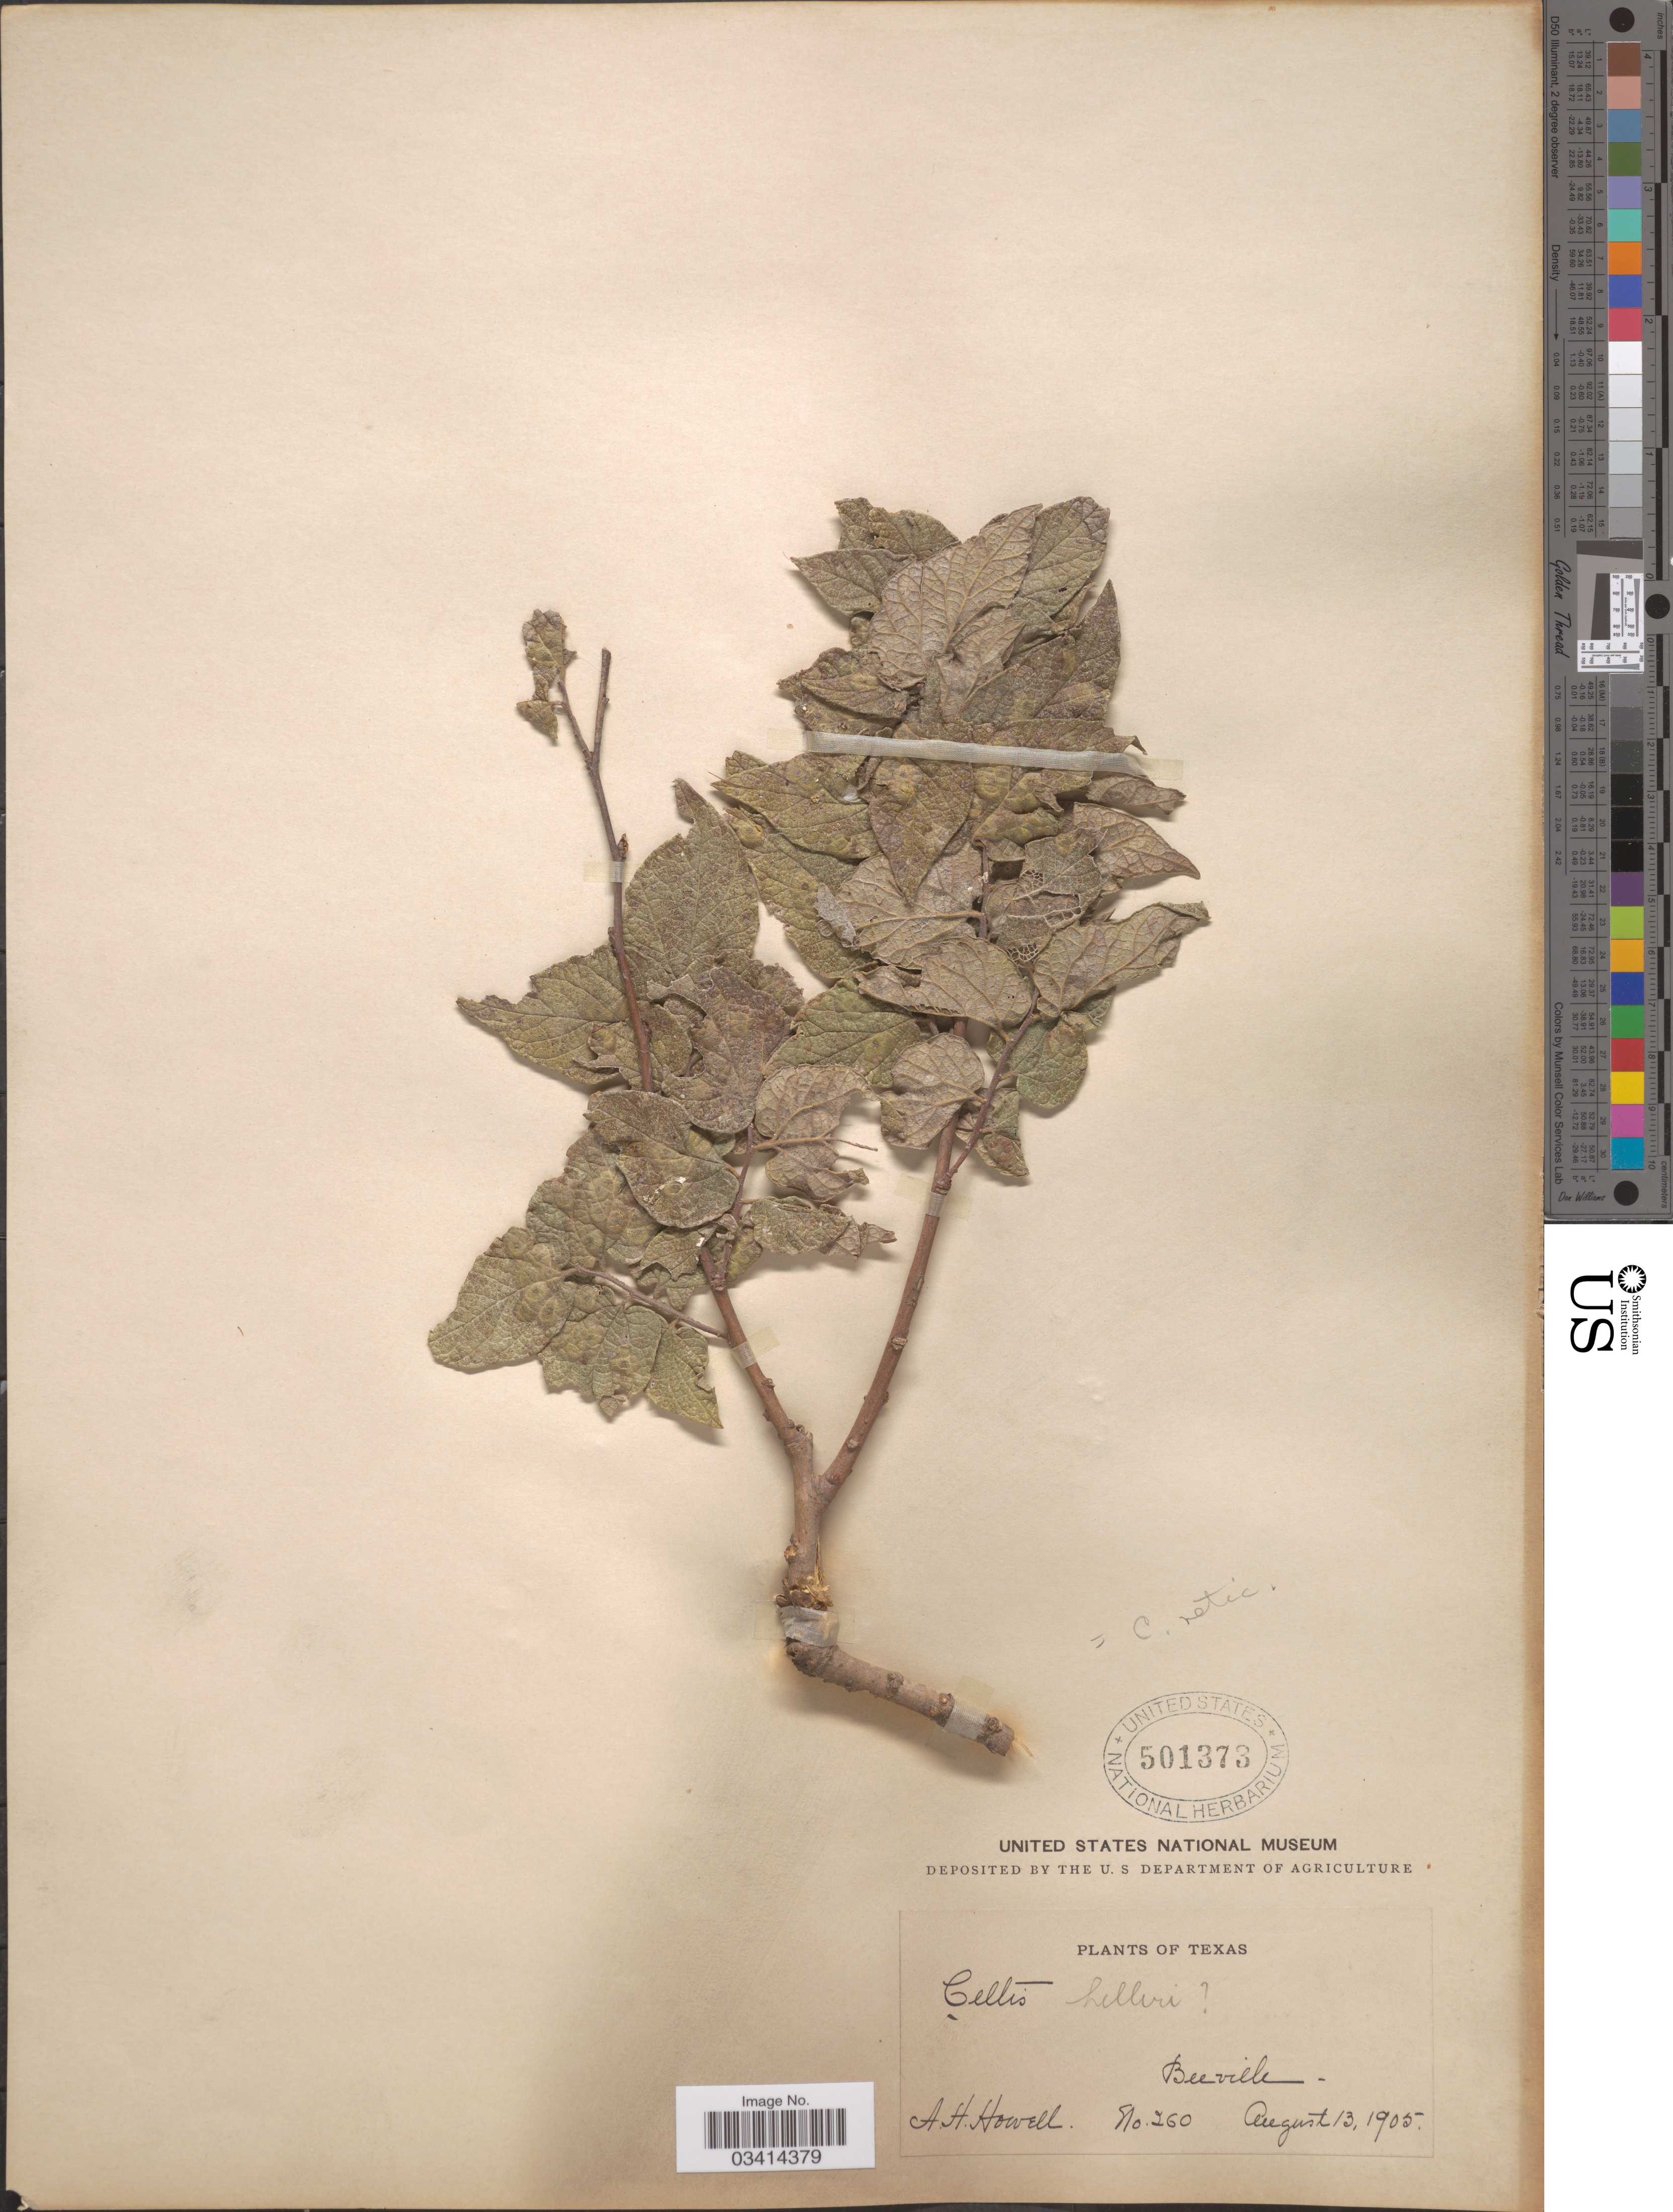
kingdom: Plantae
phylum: Tracheophyta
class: Magnoliopsida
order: Rosales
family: Cannabaceae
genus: Celtis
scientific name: Celtis sp.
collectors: A. Howell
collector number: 260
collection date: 1905-08-13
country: United States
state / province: Texas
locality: Beeville.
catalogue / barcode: US 501373